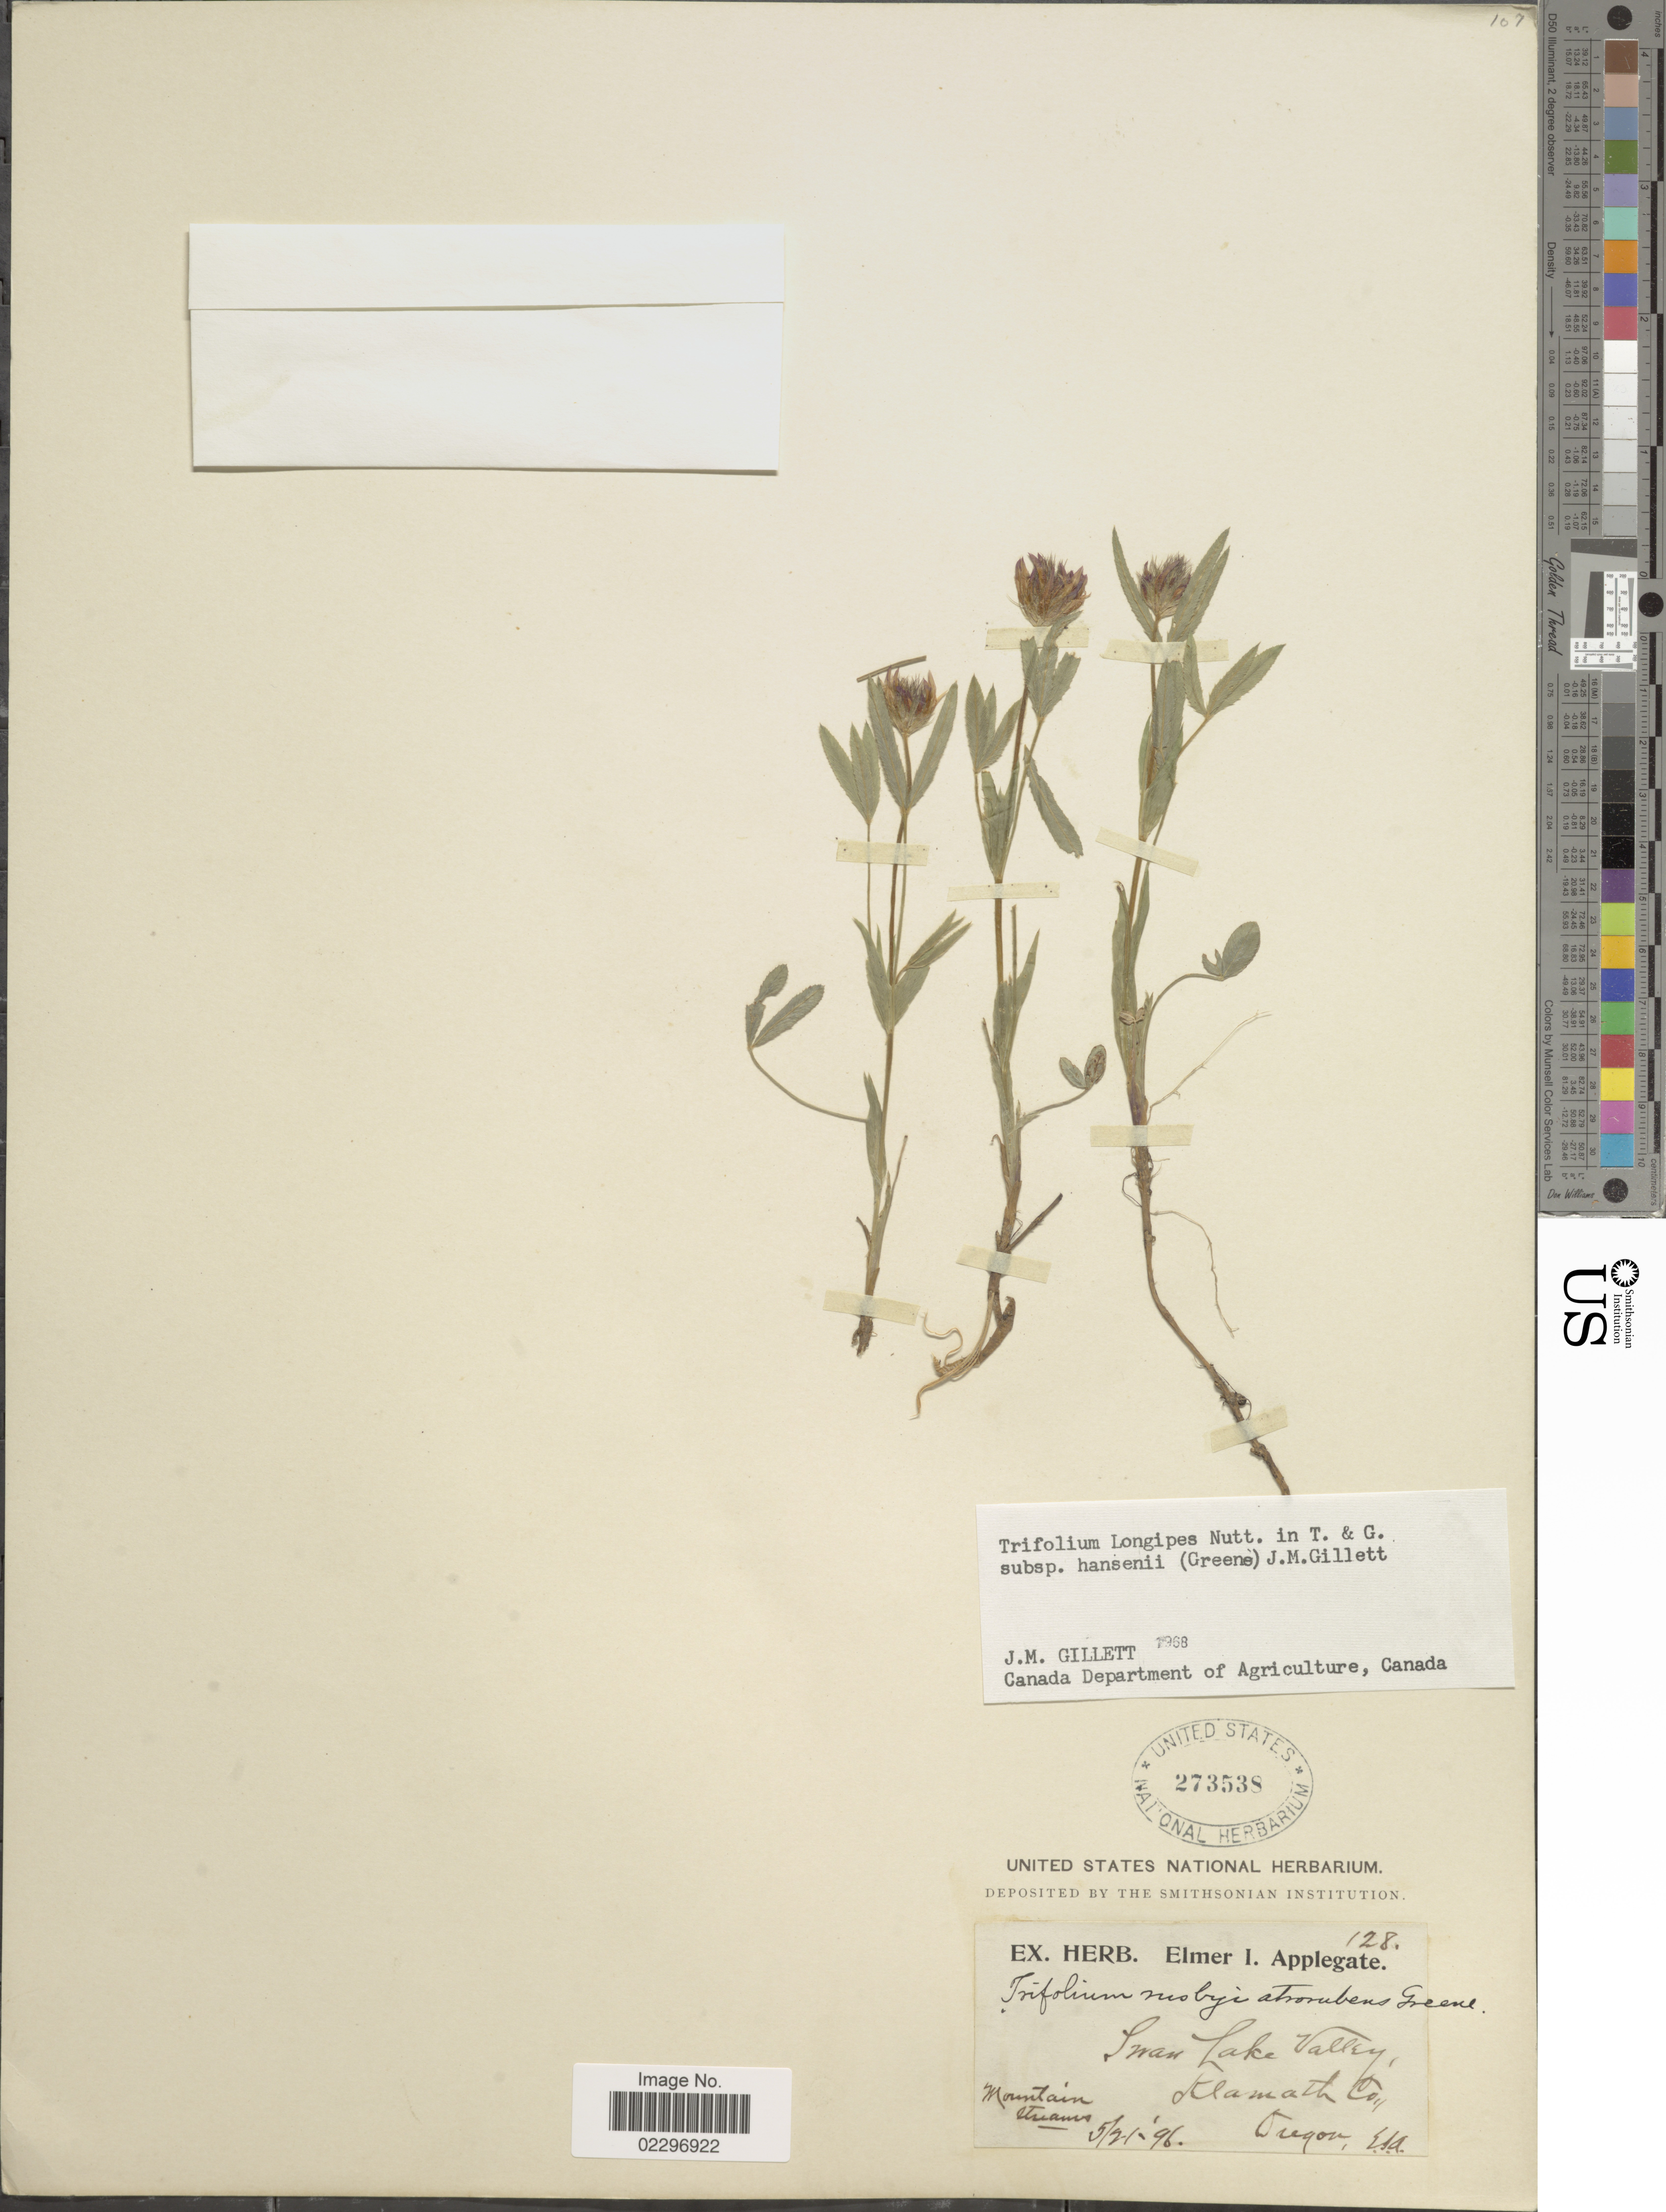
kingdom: Plantae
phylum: Tracheophyta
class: Magnoliopsida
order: Fabales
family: Fabaceae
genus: Trifolium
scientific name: Trifolium longipes subsp. hansenii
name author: (Greene) J.M. Gillett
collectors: E. I. Applegate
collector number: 128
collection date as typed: Transcribed d/m/y: 21/5/96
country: United States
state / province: Oregon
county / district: Klamath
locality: Swan Lake Valley, Klamath Co, Mountain streams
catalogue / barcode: US 273538